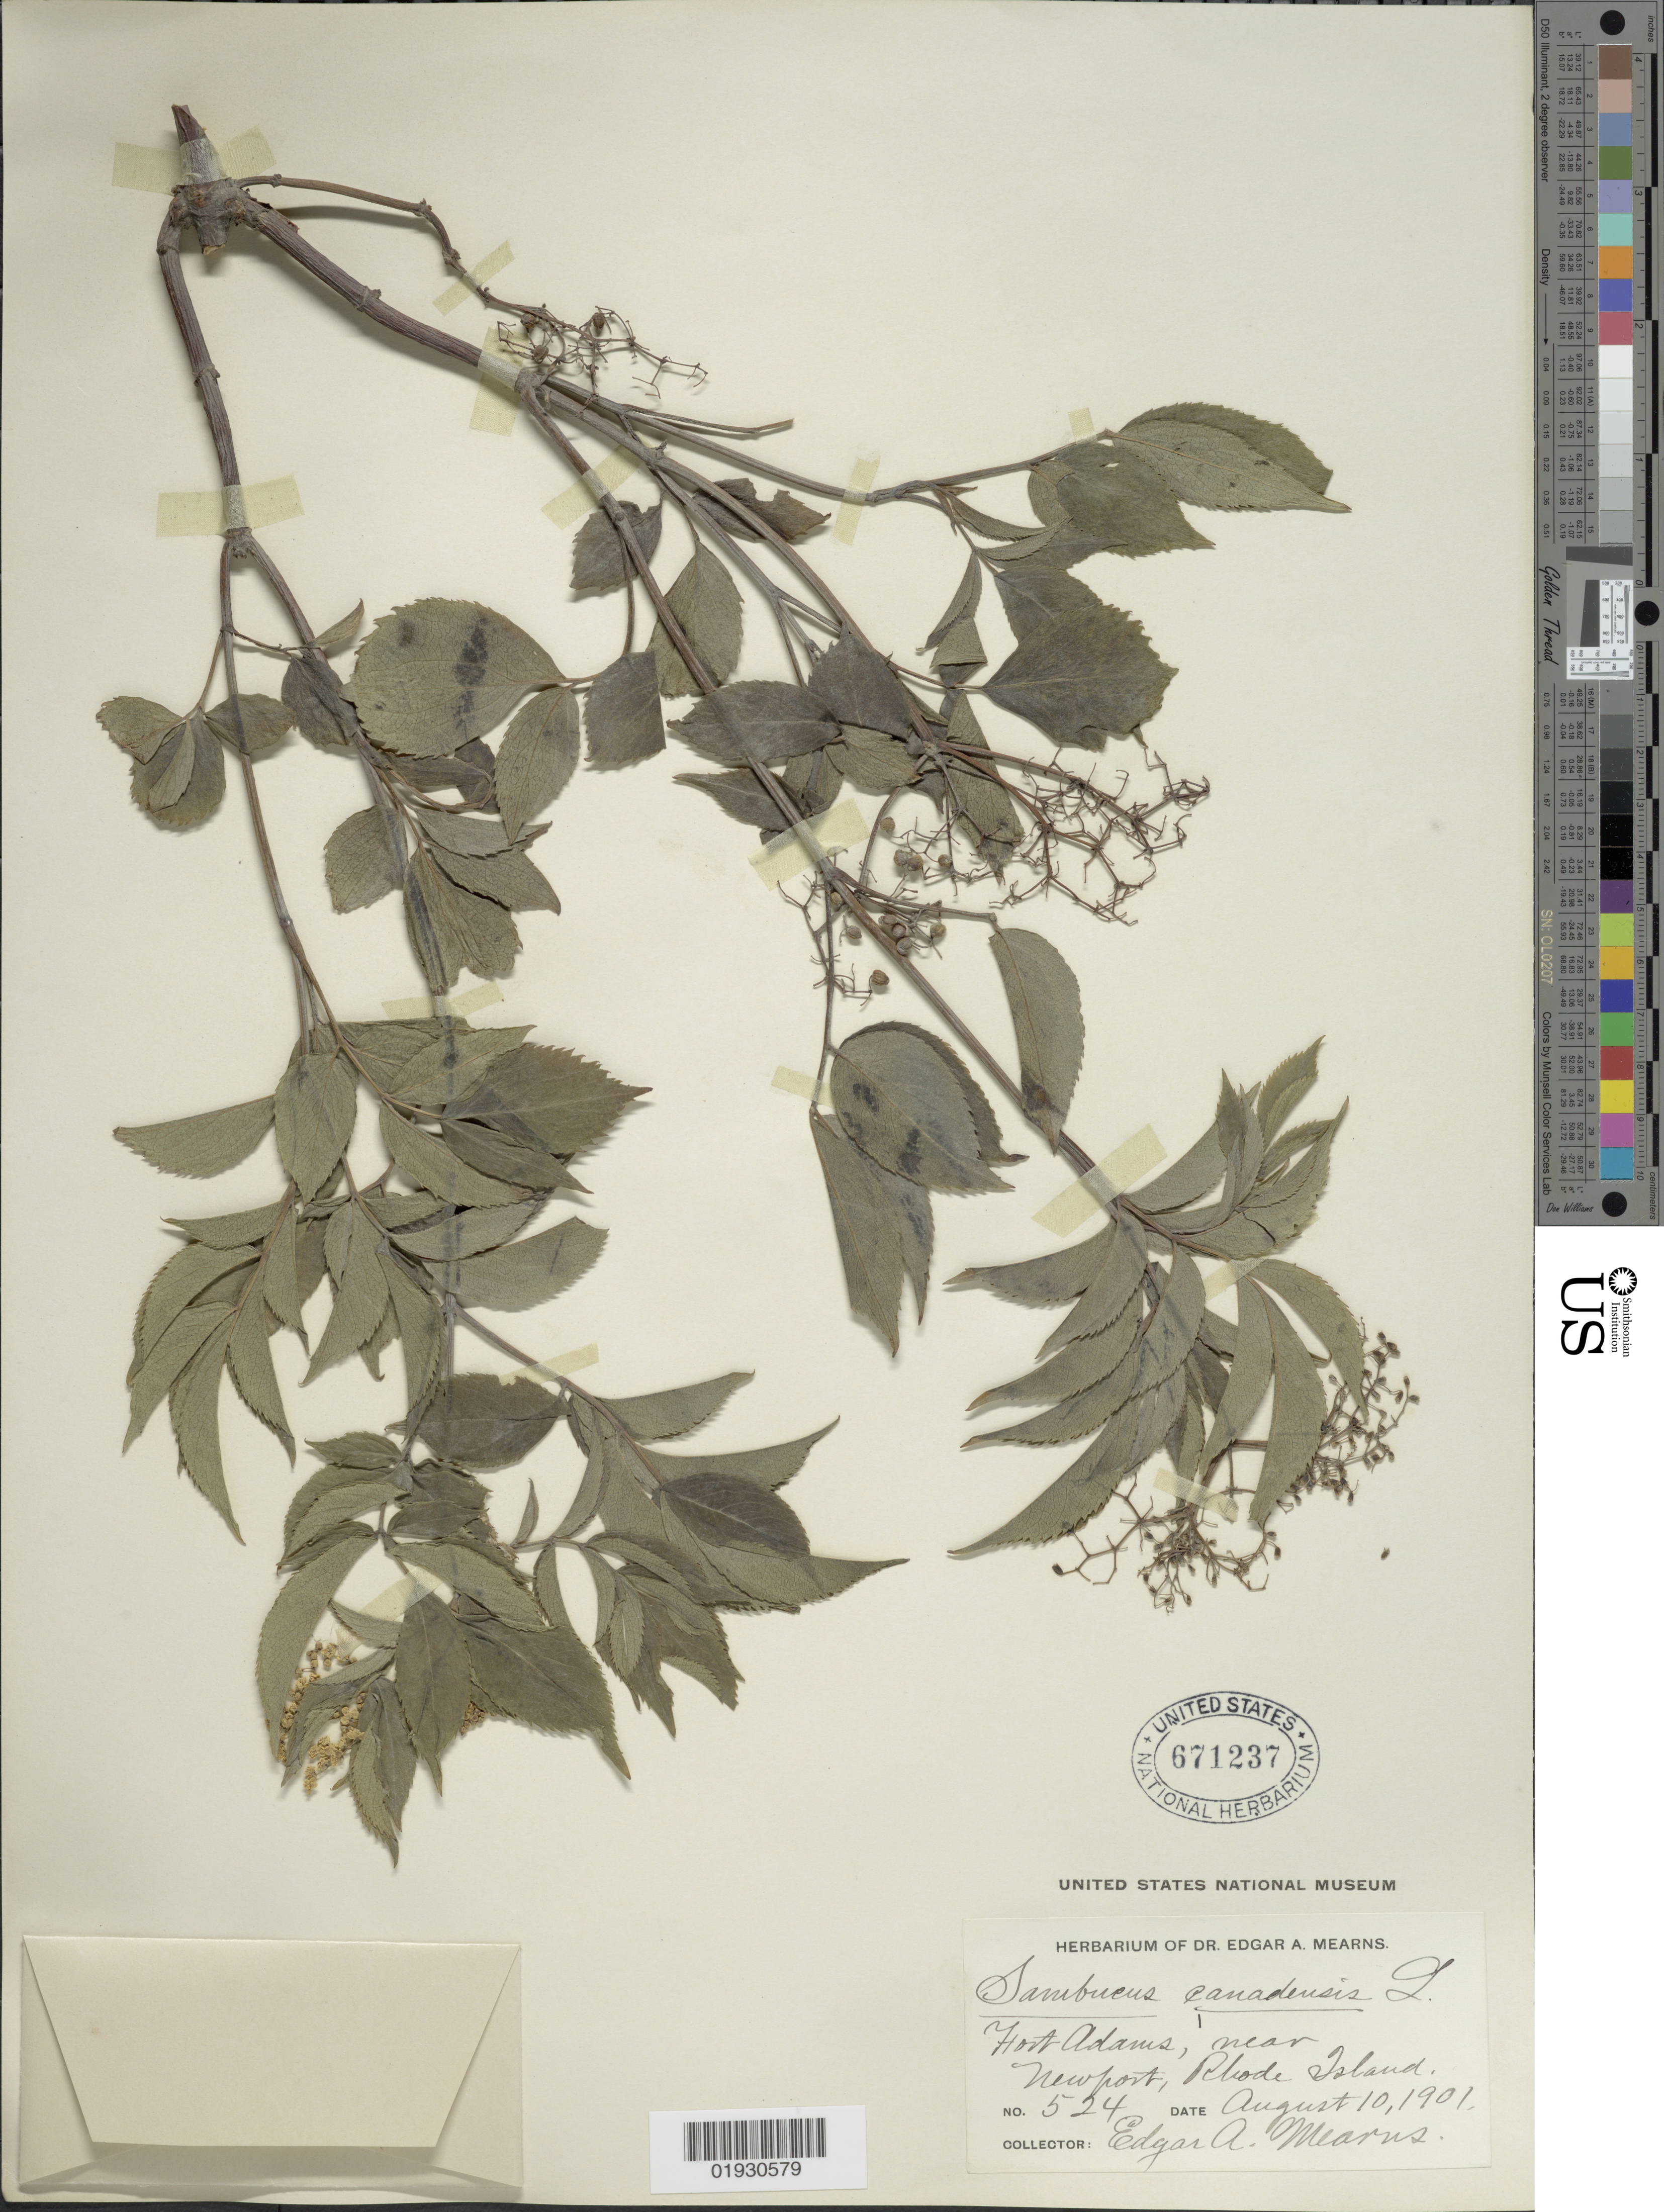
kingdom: Plantae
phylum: Tracheophyta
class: Magnoliopsida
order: Dipsacales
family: Viburnaceae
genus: Sambucus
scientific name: Sambucus canadensis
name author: L.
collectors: E. A. Mearns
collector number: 524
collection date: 1901-08-10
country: United States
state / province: Rhode Island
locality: Fort Adams, near Newport.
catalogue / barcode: US 671237